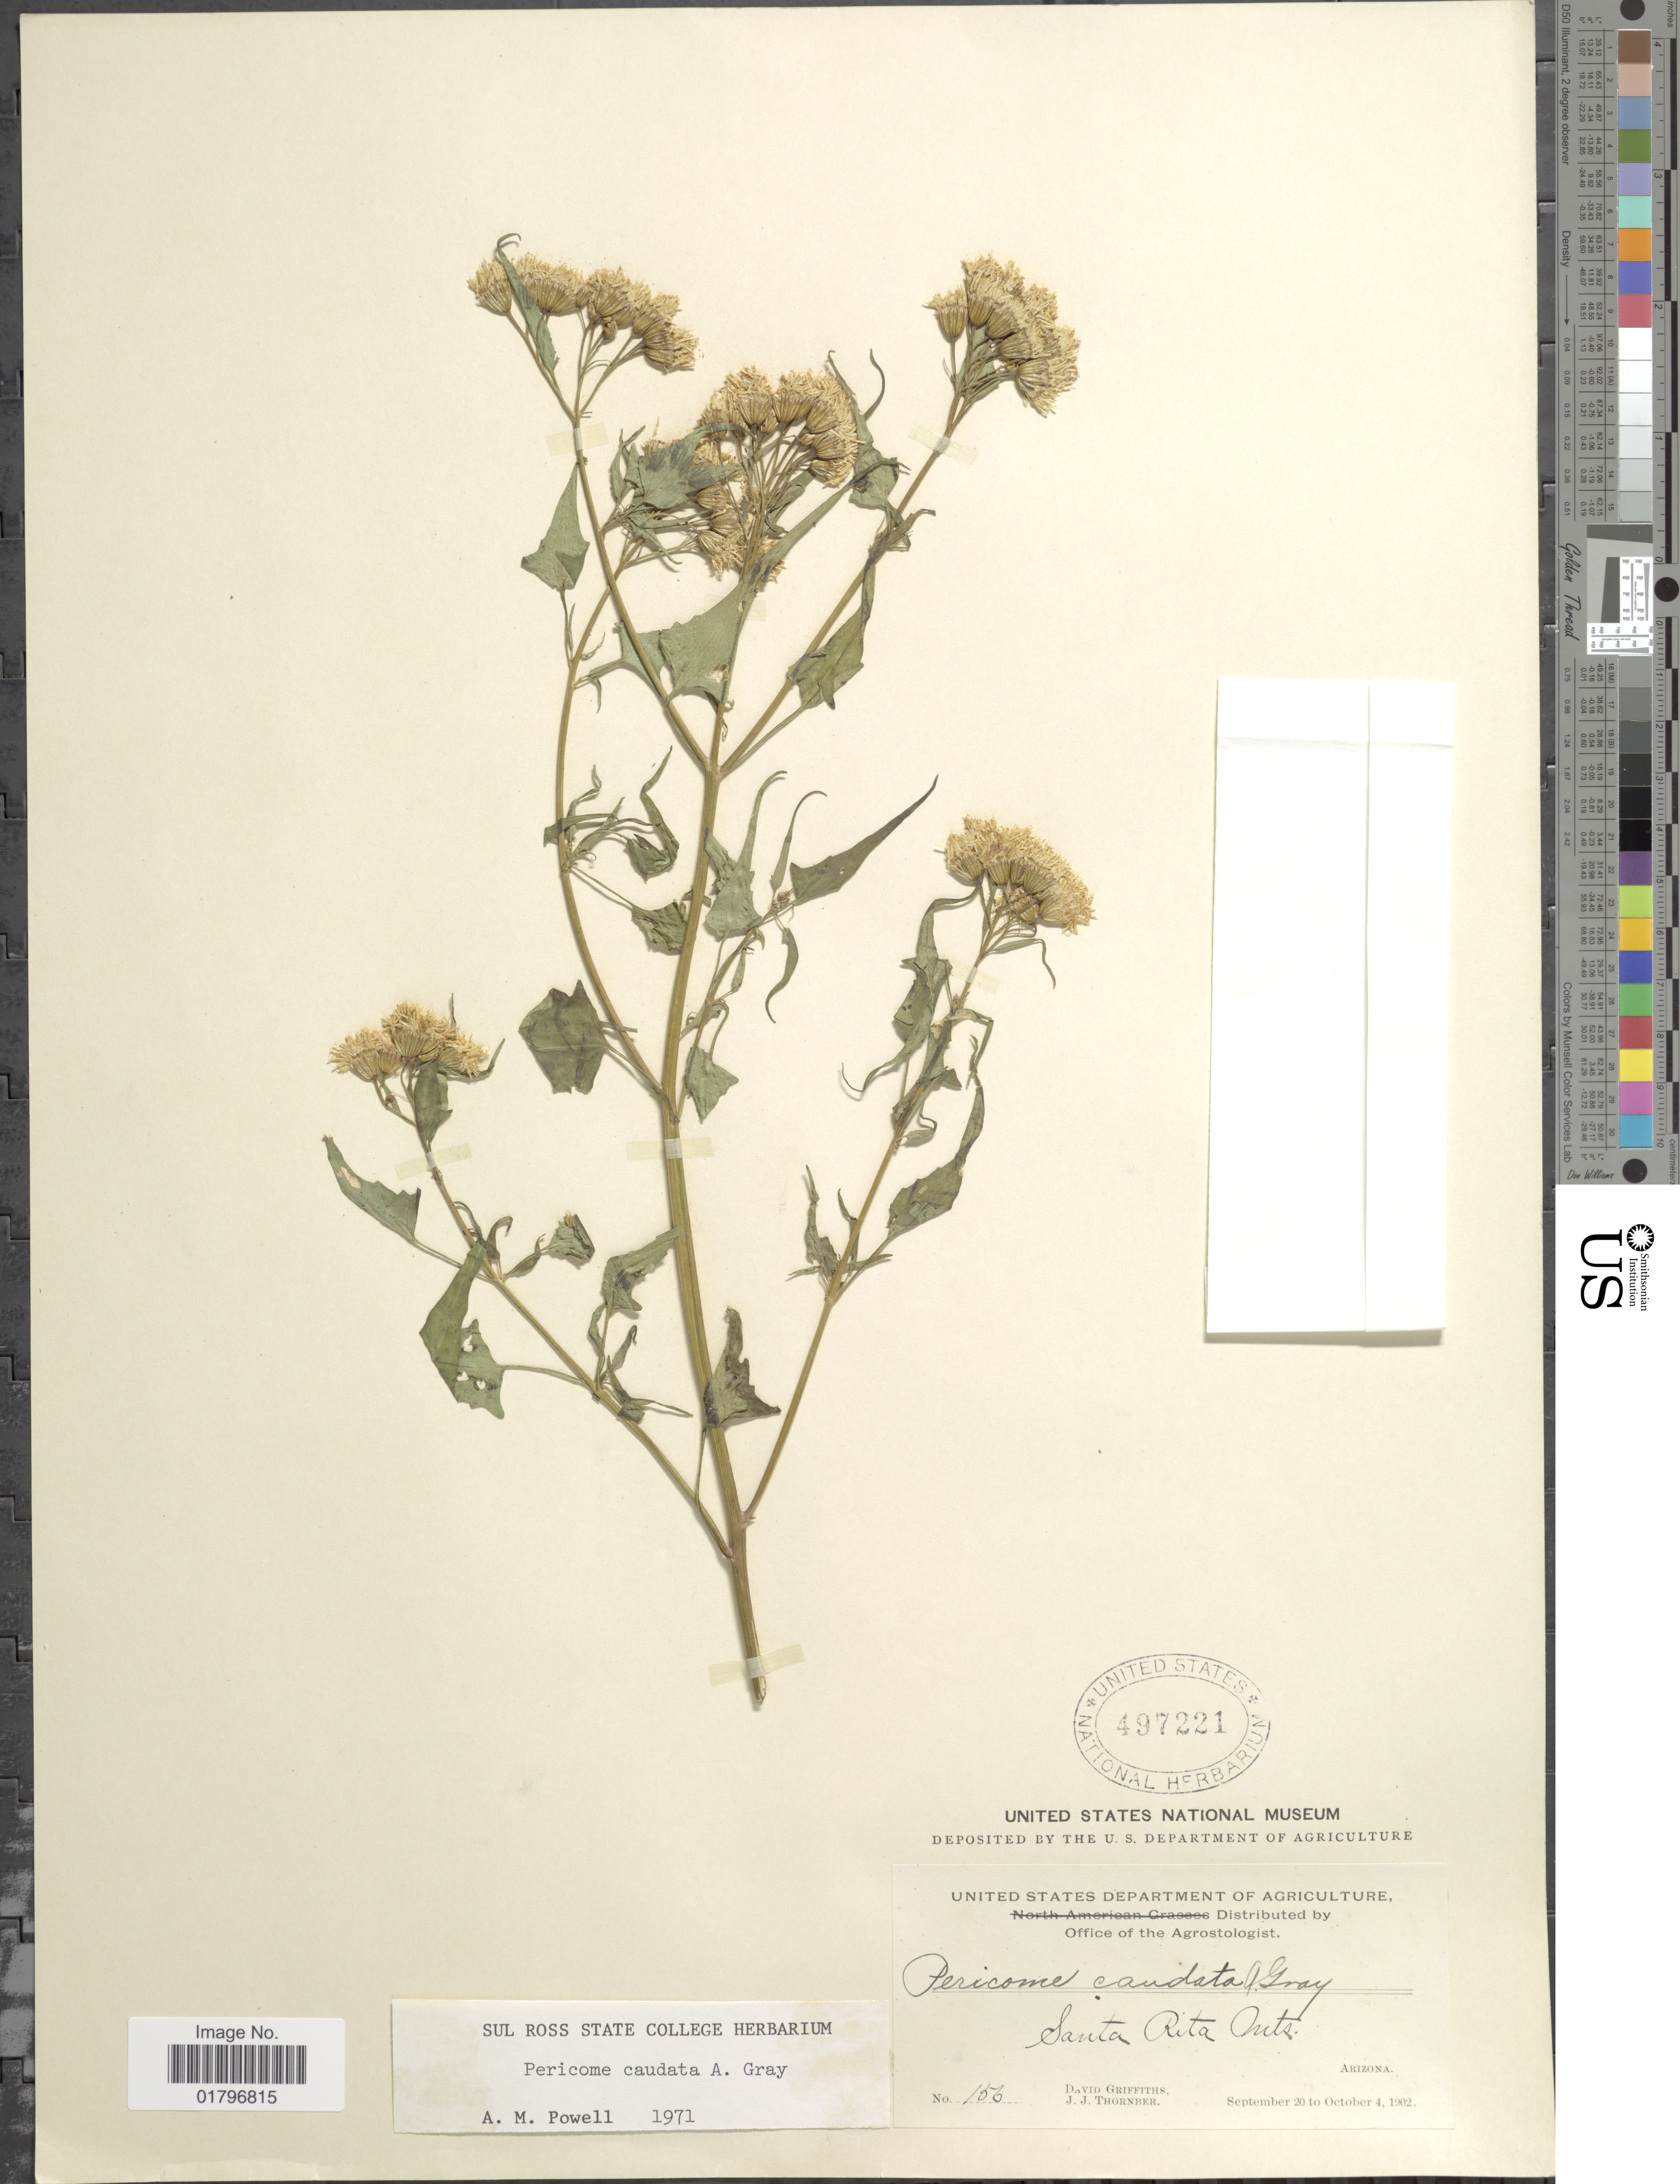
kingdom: Plantae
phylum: Tracheophyta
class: Magnoliopsida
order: Asterales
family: Asteraceae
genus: Pericome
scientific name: Pericome caudata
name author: A. Gray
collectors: D. Griffiths & J. Thornber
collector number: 156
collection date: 1902-09-20/1902-10-04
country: United States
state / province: Arizona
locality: Santa Rita Mts. Arizona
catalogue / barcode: US 497221